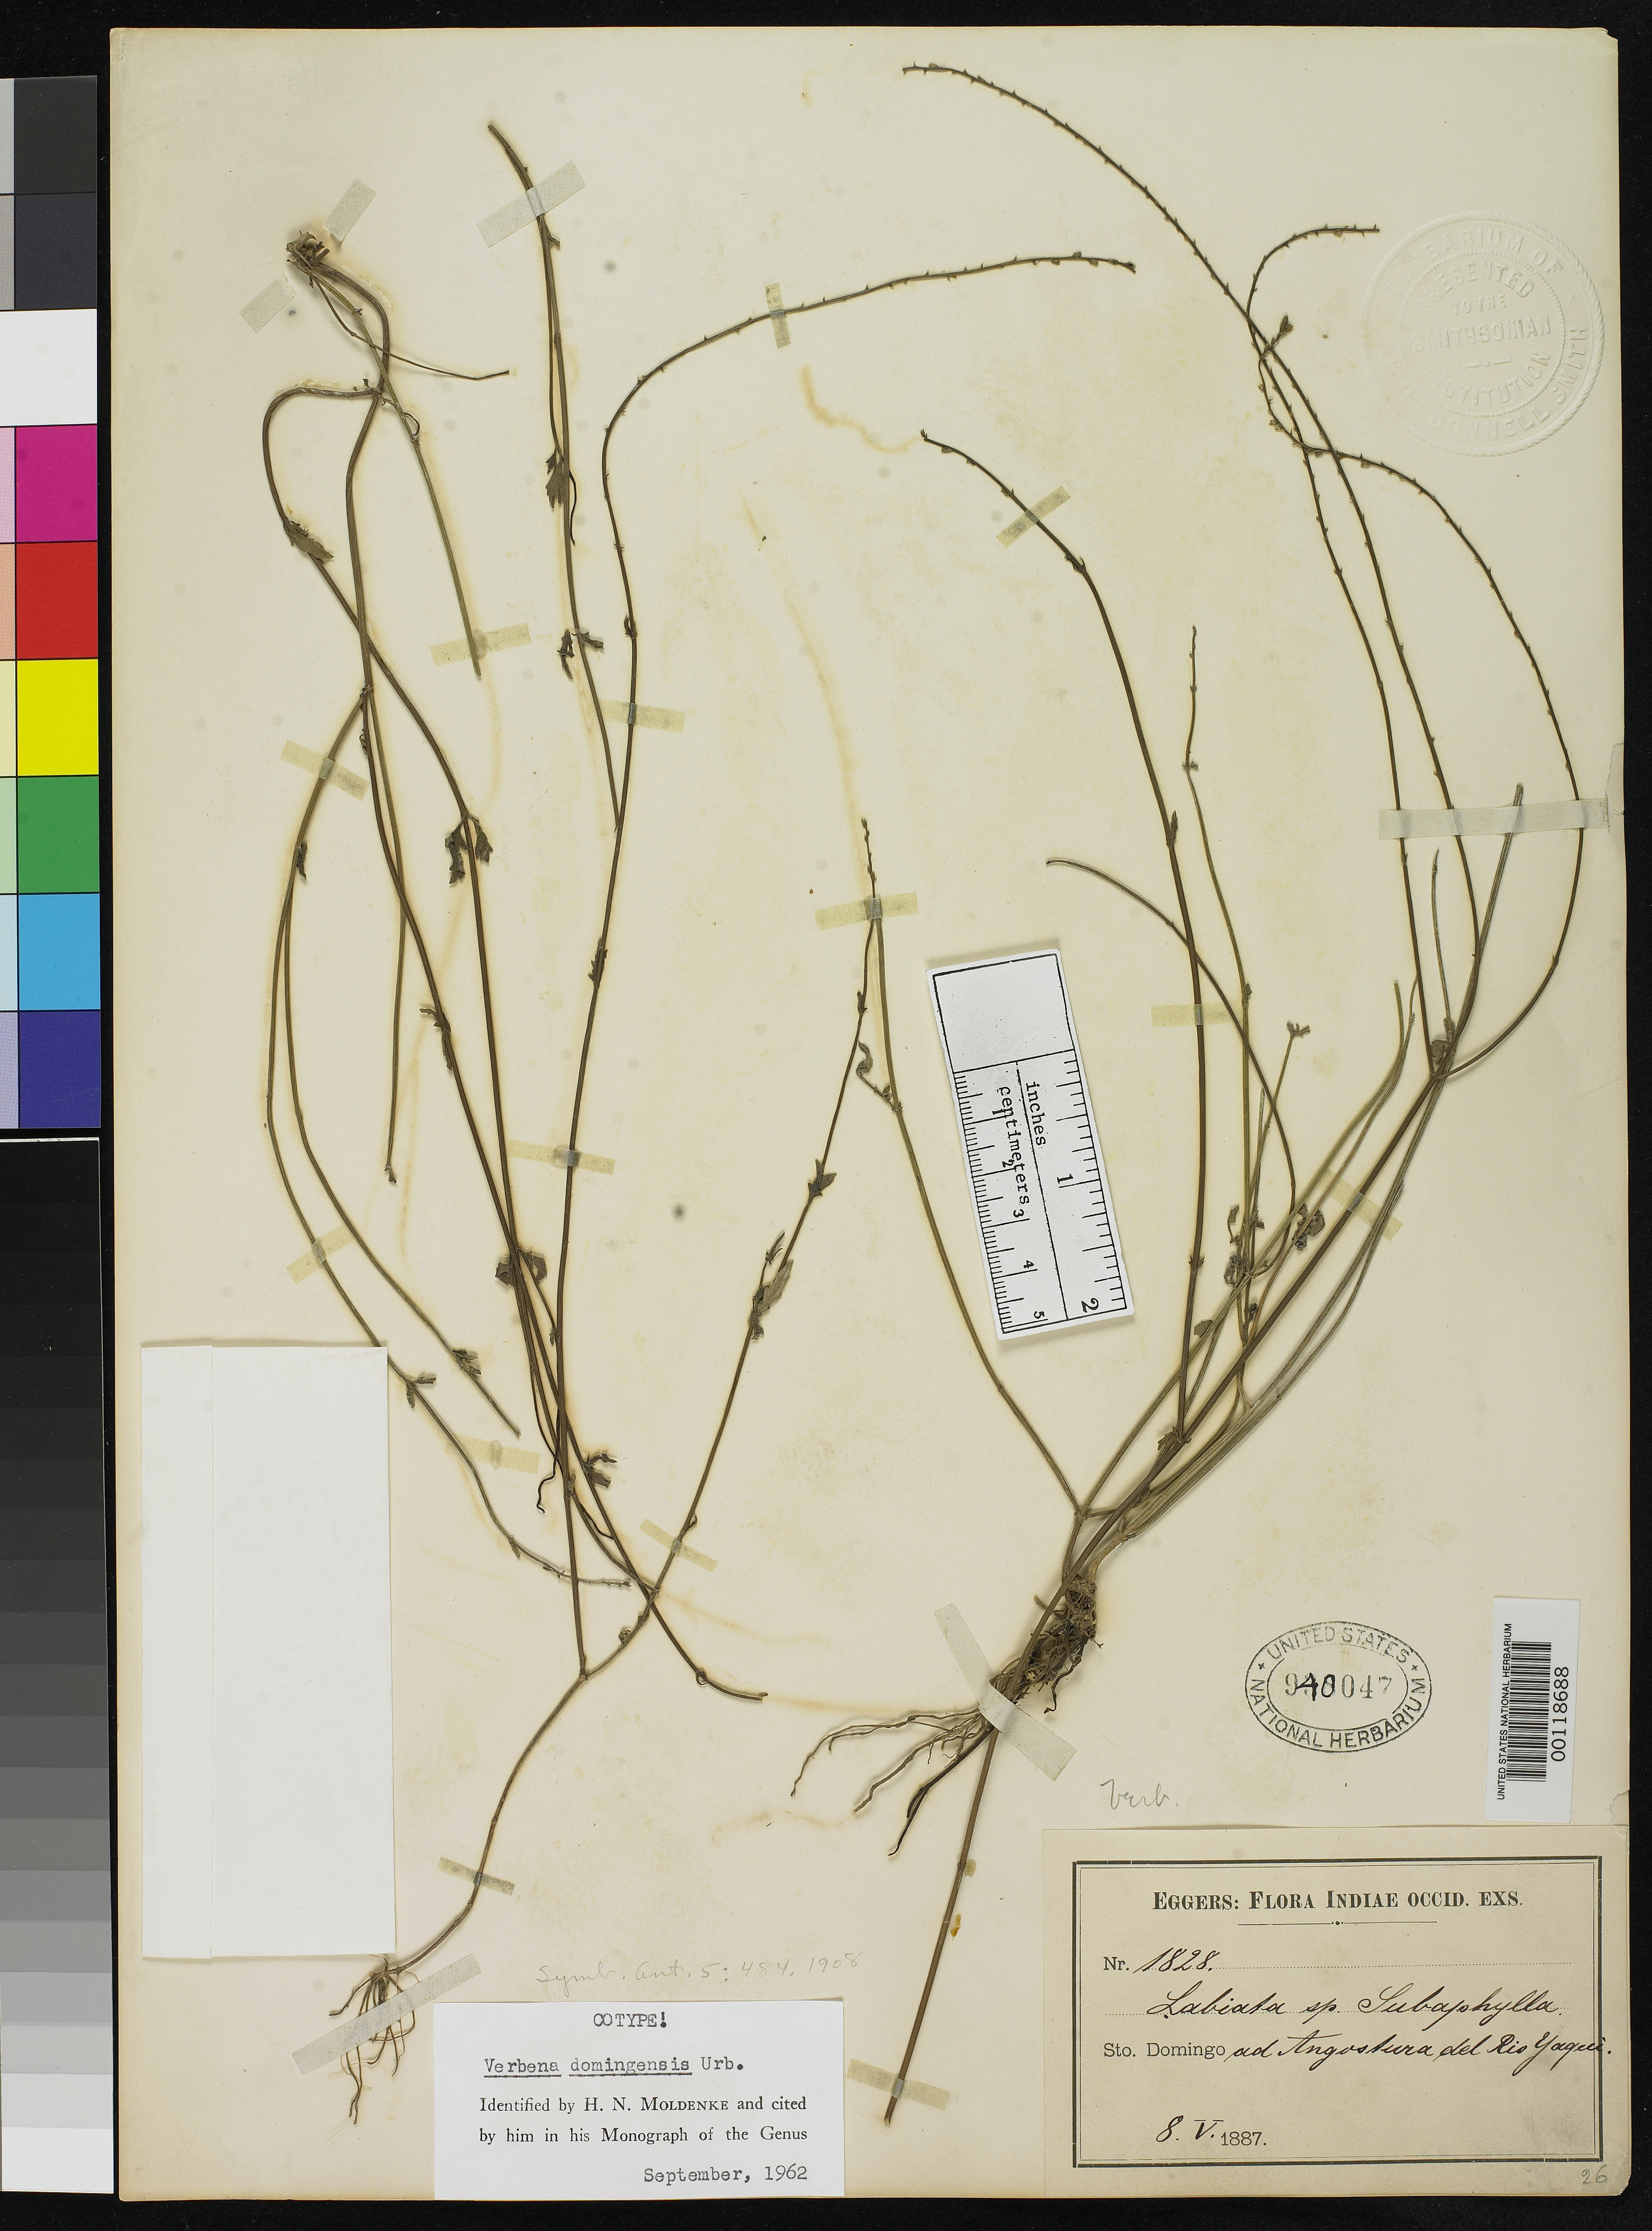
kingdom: Plantae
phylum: Tracheophyta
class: Magnoliopsida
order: Lamiales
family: Verbenaceae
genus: Verbena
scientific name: Verbena domingensis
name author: Urb.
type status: Syntype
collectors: H. F. A. von Eggers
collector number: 1828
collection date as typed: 08 May 1887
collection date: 1887-05-08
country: Dominican Republic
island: Hispaniola Island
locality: Sud Angostura del Rio Yaqui.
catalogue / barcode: US 940047